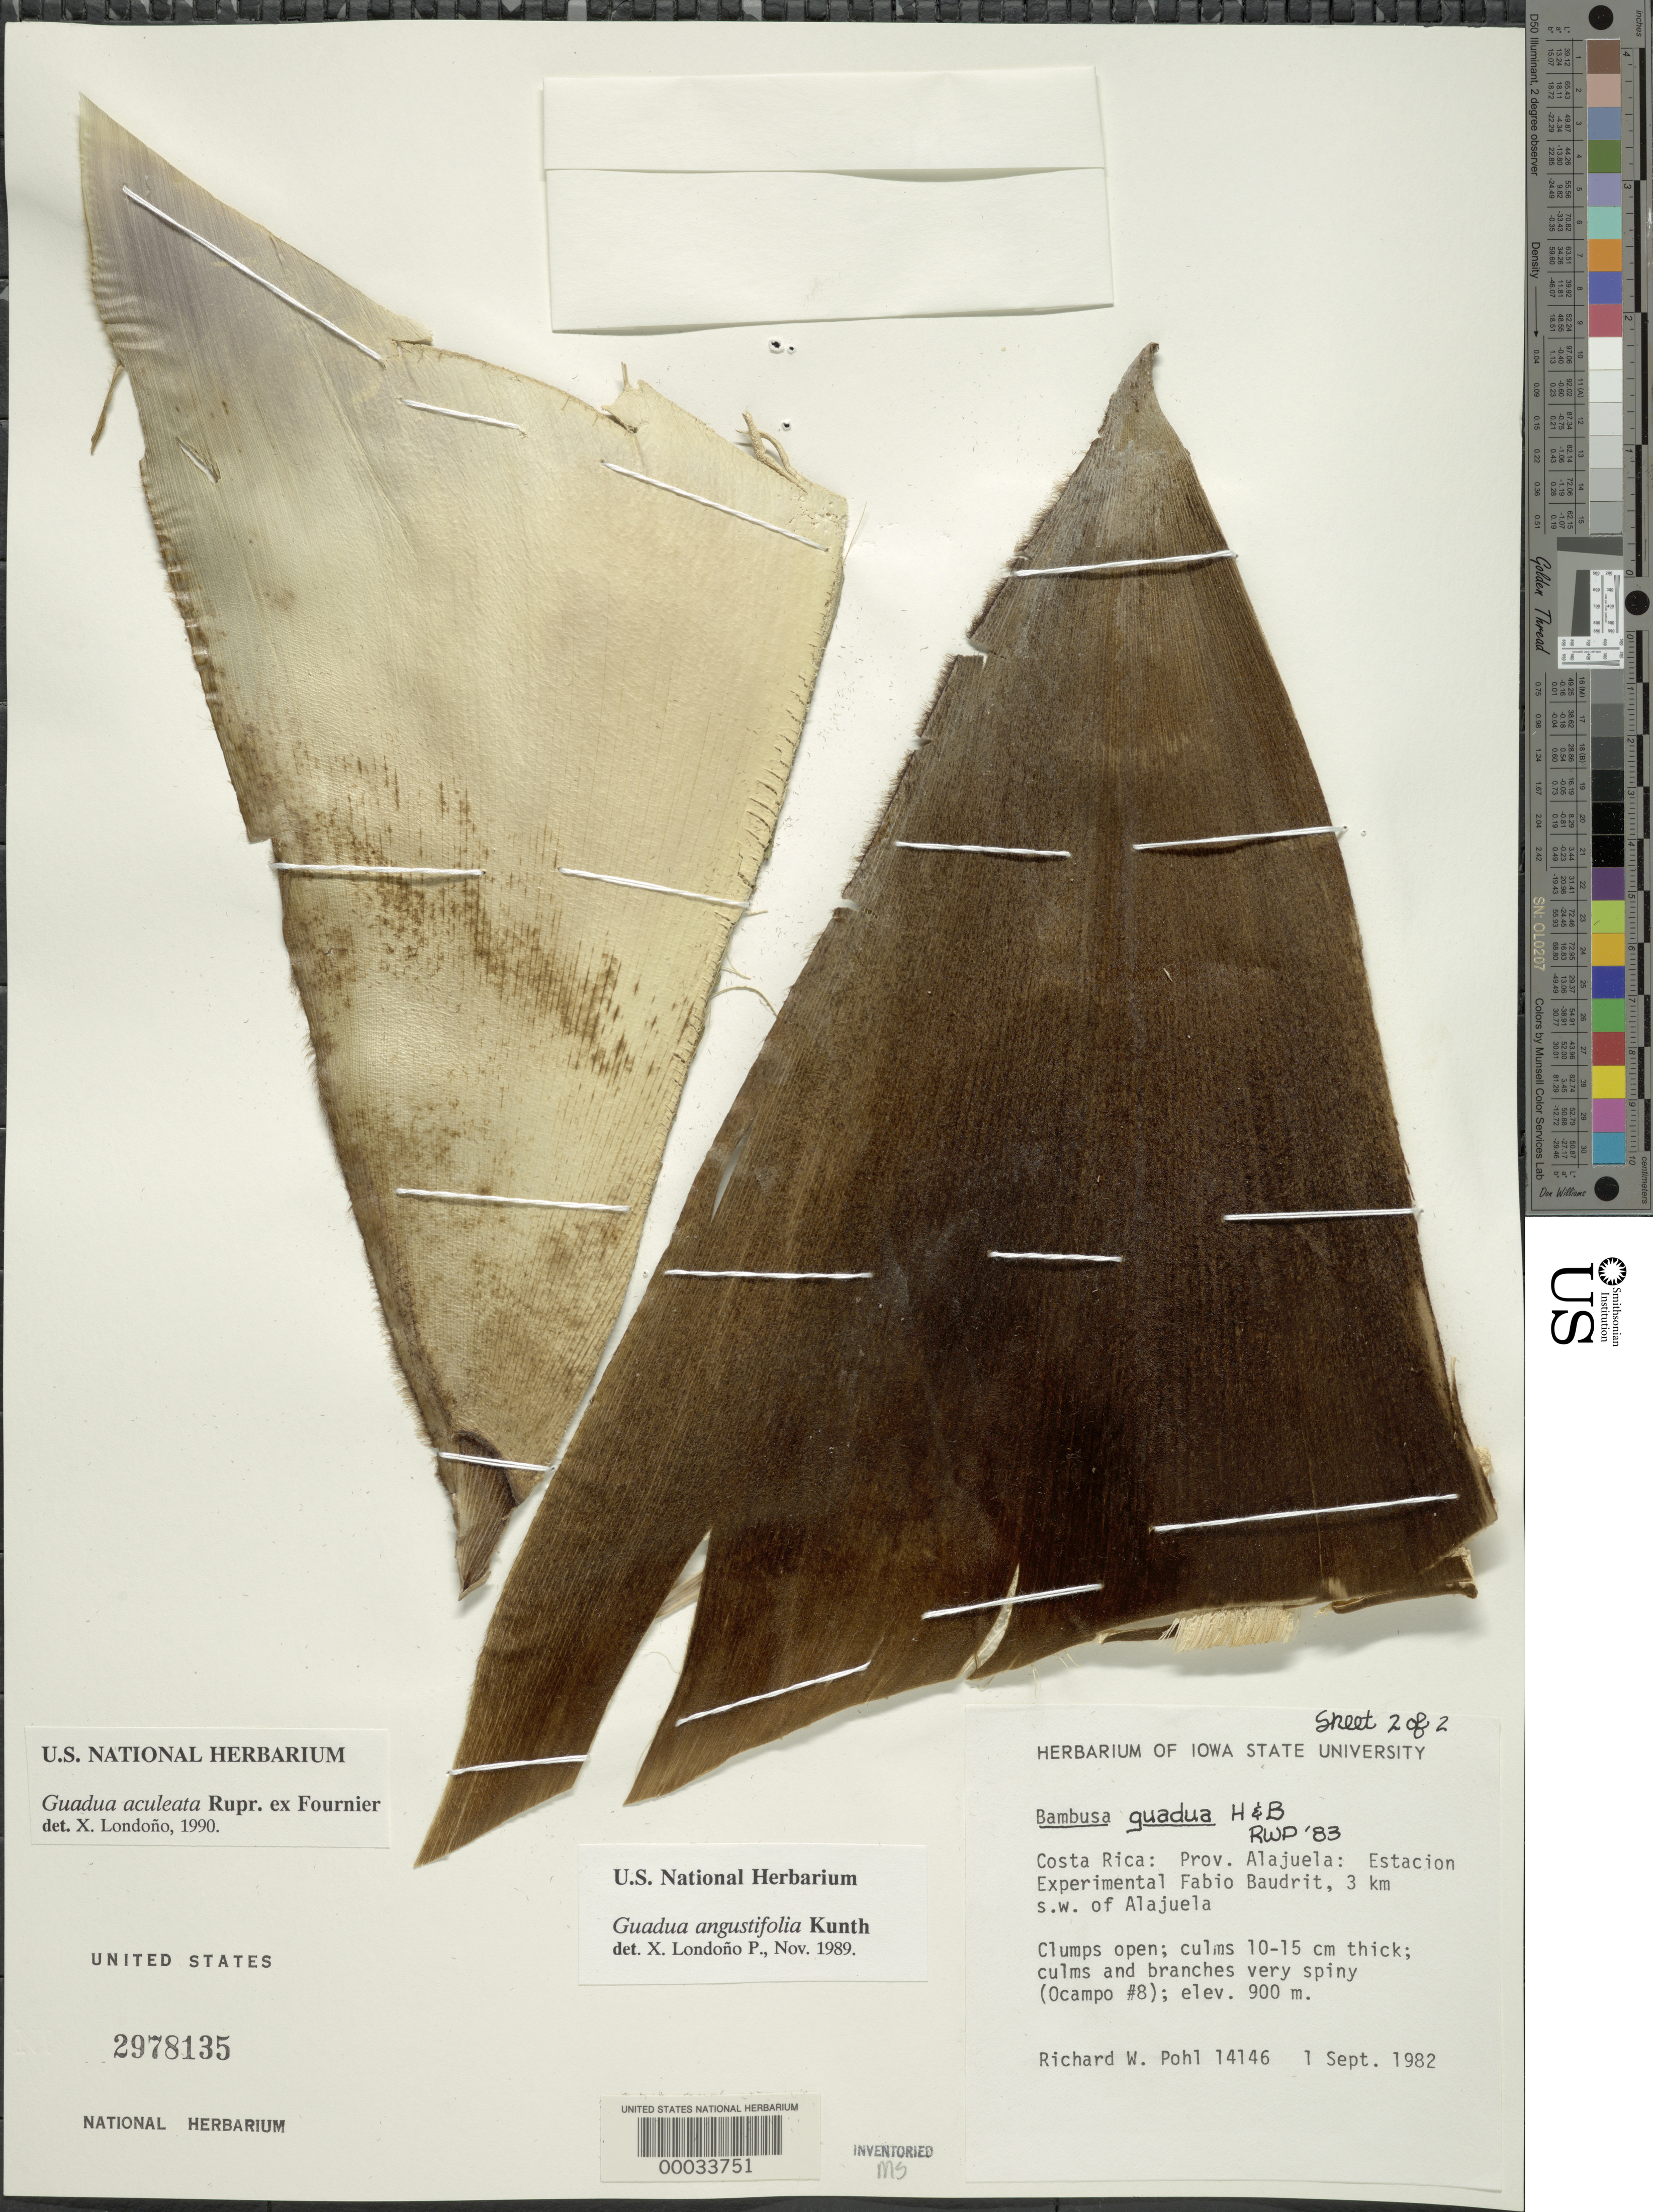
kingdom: Plantae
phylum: Tracheophyta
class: Liliopsida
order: Poales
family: Poaceae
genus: Guadua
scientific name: Guadua aculeata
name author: Rupr. ex E. Fourn.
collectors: R. W. Pohl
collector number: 14146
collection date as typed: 01 Sep 1982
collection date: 1982-09-01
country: Costa Rica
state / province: Alajuela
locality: Estacion Experimental Fabio Baudrit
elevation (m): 900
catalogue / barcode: US 2978135